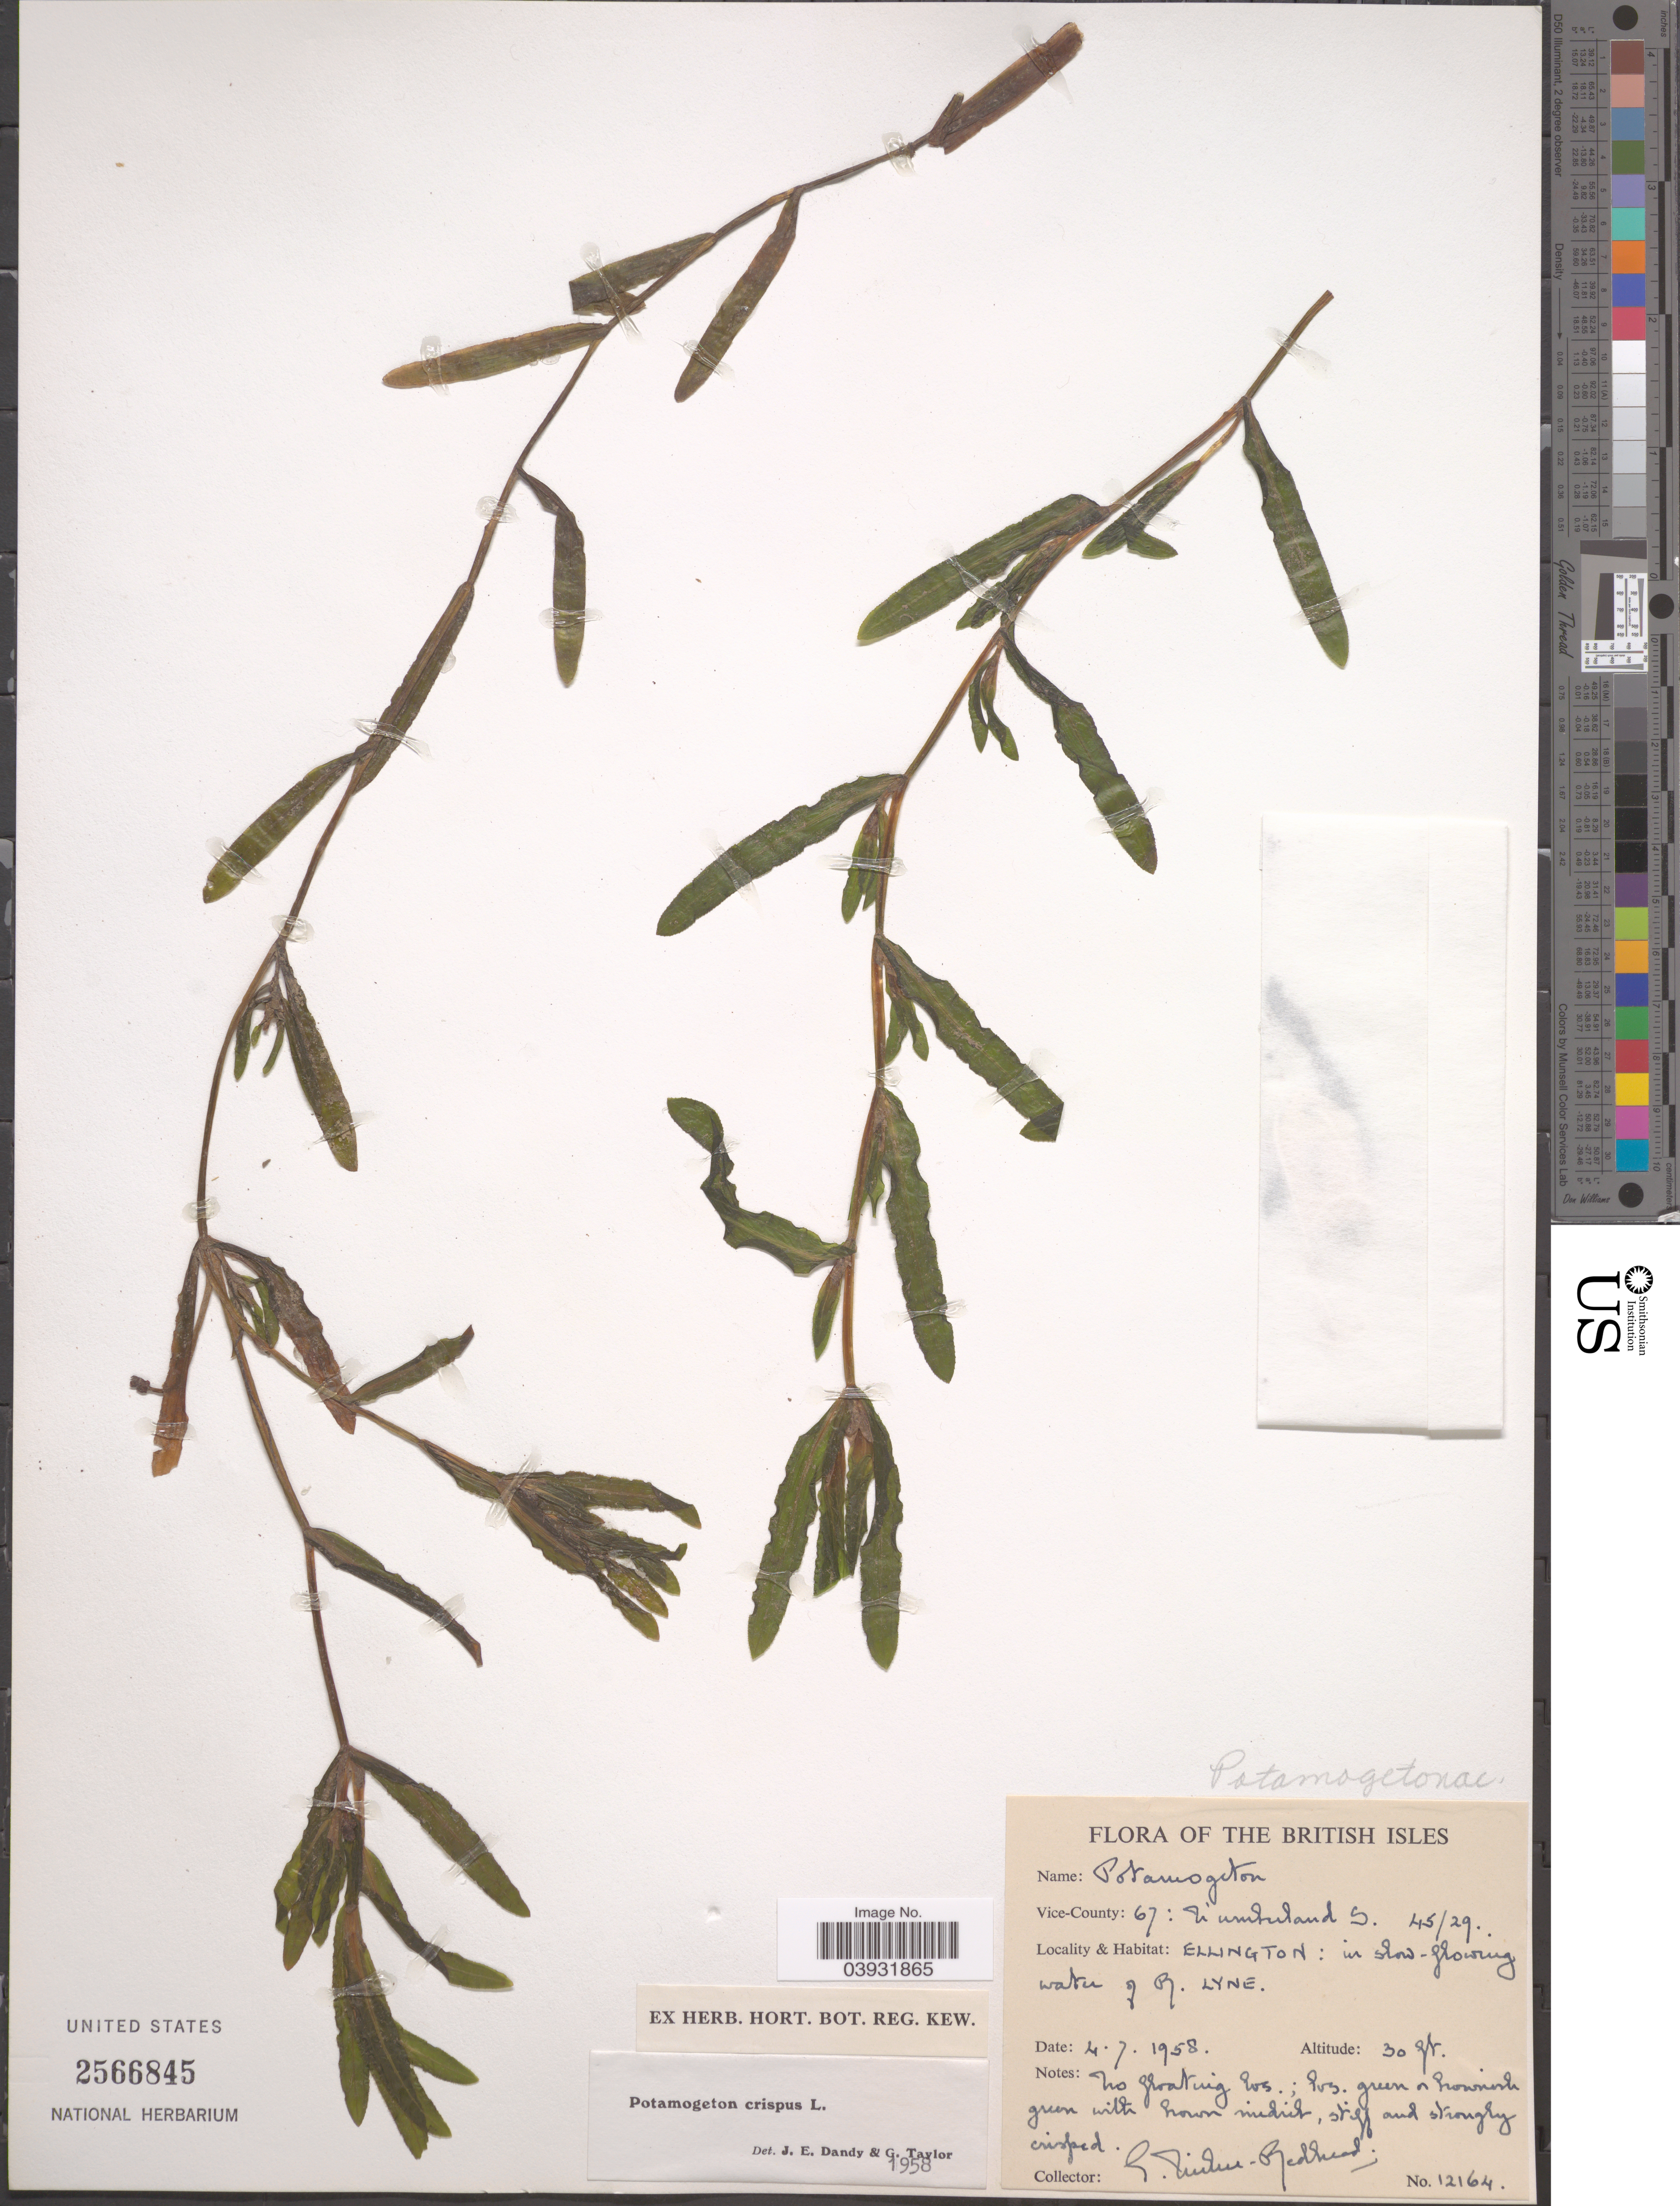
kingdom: Plantae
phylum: Tracheophyta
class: Liliopsida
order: Alismatales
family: Potamogetonaceae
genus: Potamogeton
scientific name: Potamogeton crispus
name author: L.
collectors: E. W. Milne-Redhead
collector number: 12164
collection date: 1958-07-04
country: United Kingdom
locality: The British Isles. Vice-County: 67: Ti umtuland S. 45/29. Ellington: in slow-flowing water of R. Lyne.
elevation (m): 9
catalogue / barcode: US 2566845